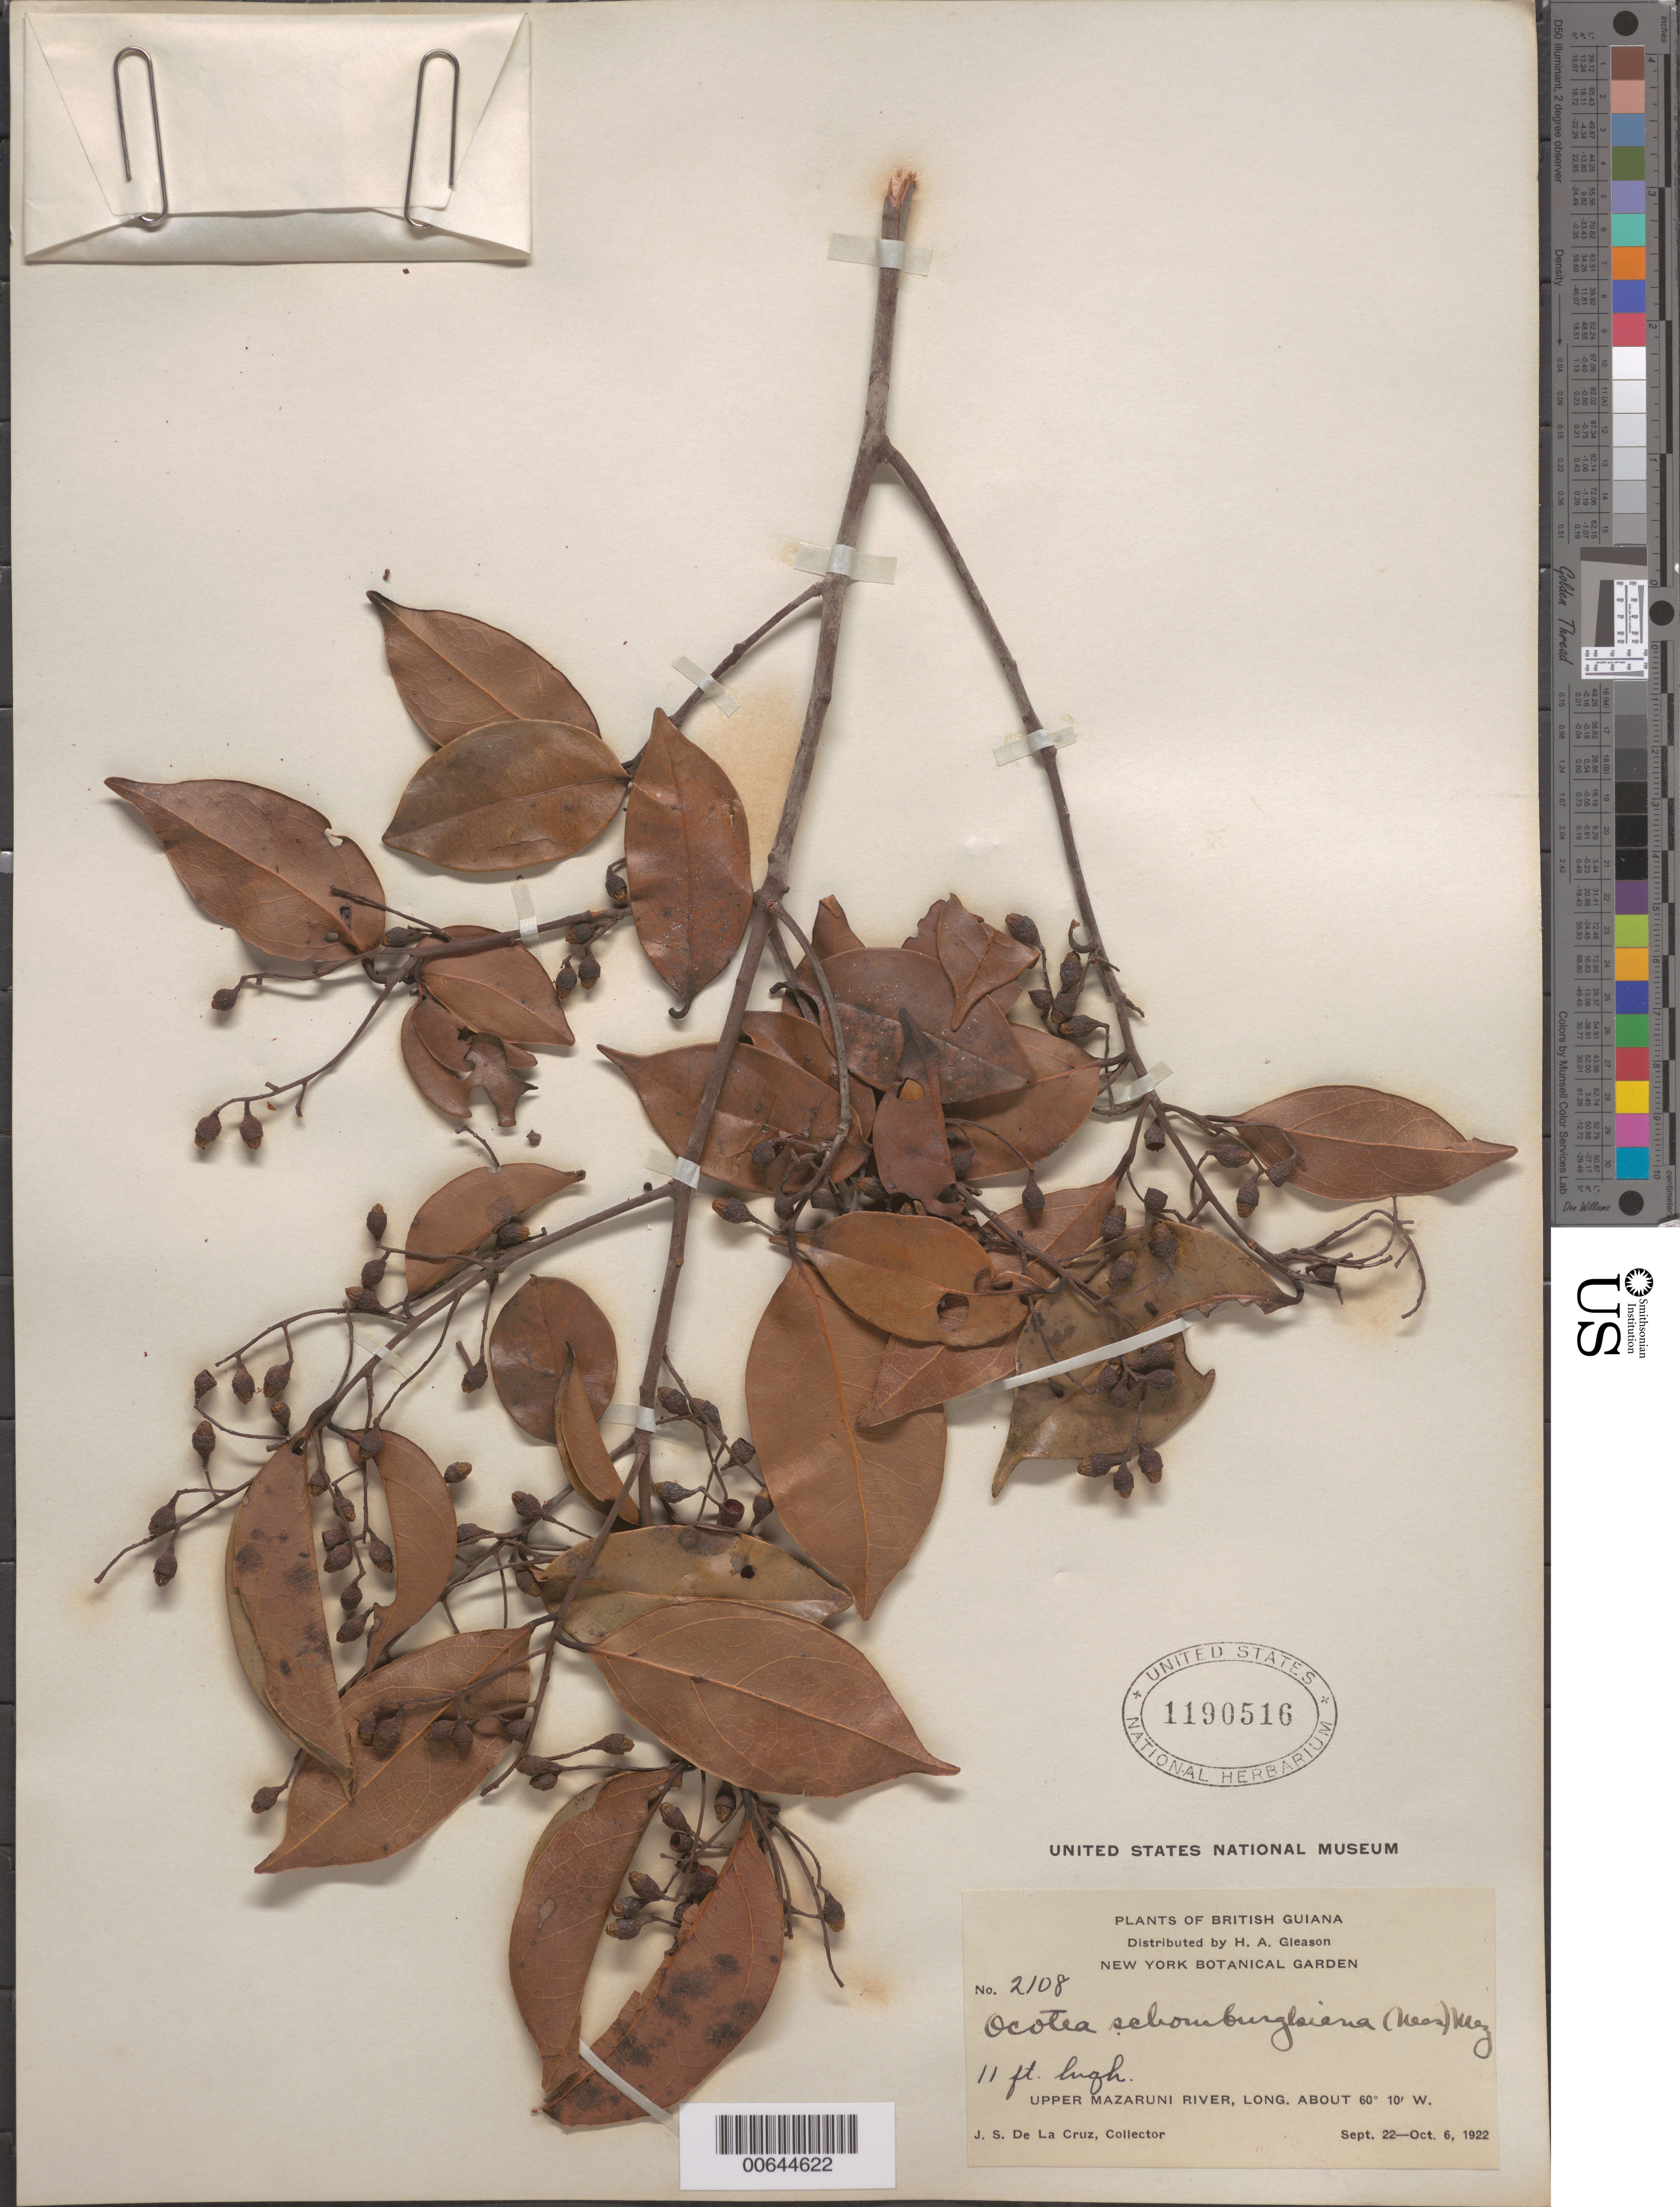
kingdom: Plantae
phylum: Tracheophyta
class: Magnoliopsida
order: Laurales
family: Lauraceae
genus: Ocotea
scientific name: Ocotea schomburgkiana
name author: (Nees) Mez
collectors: J. S. de la Cruz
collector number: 2108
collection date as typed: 22-Sep-22 to 6-Oct-22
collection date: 1922-09-22/1922-10-06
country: Guyana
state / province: Cuyuni-Mazaruni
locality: Upper Mazaruni R.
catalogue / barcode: US 1190516